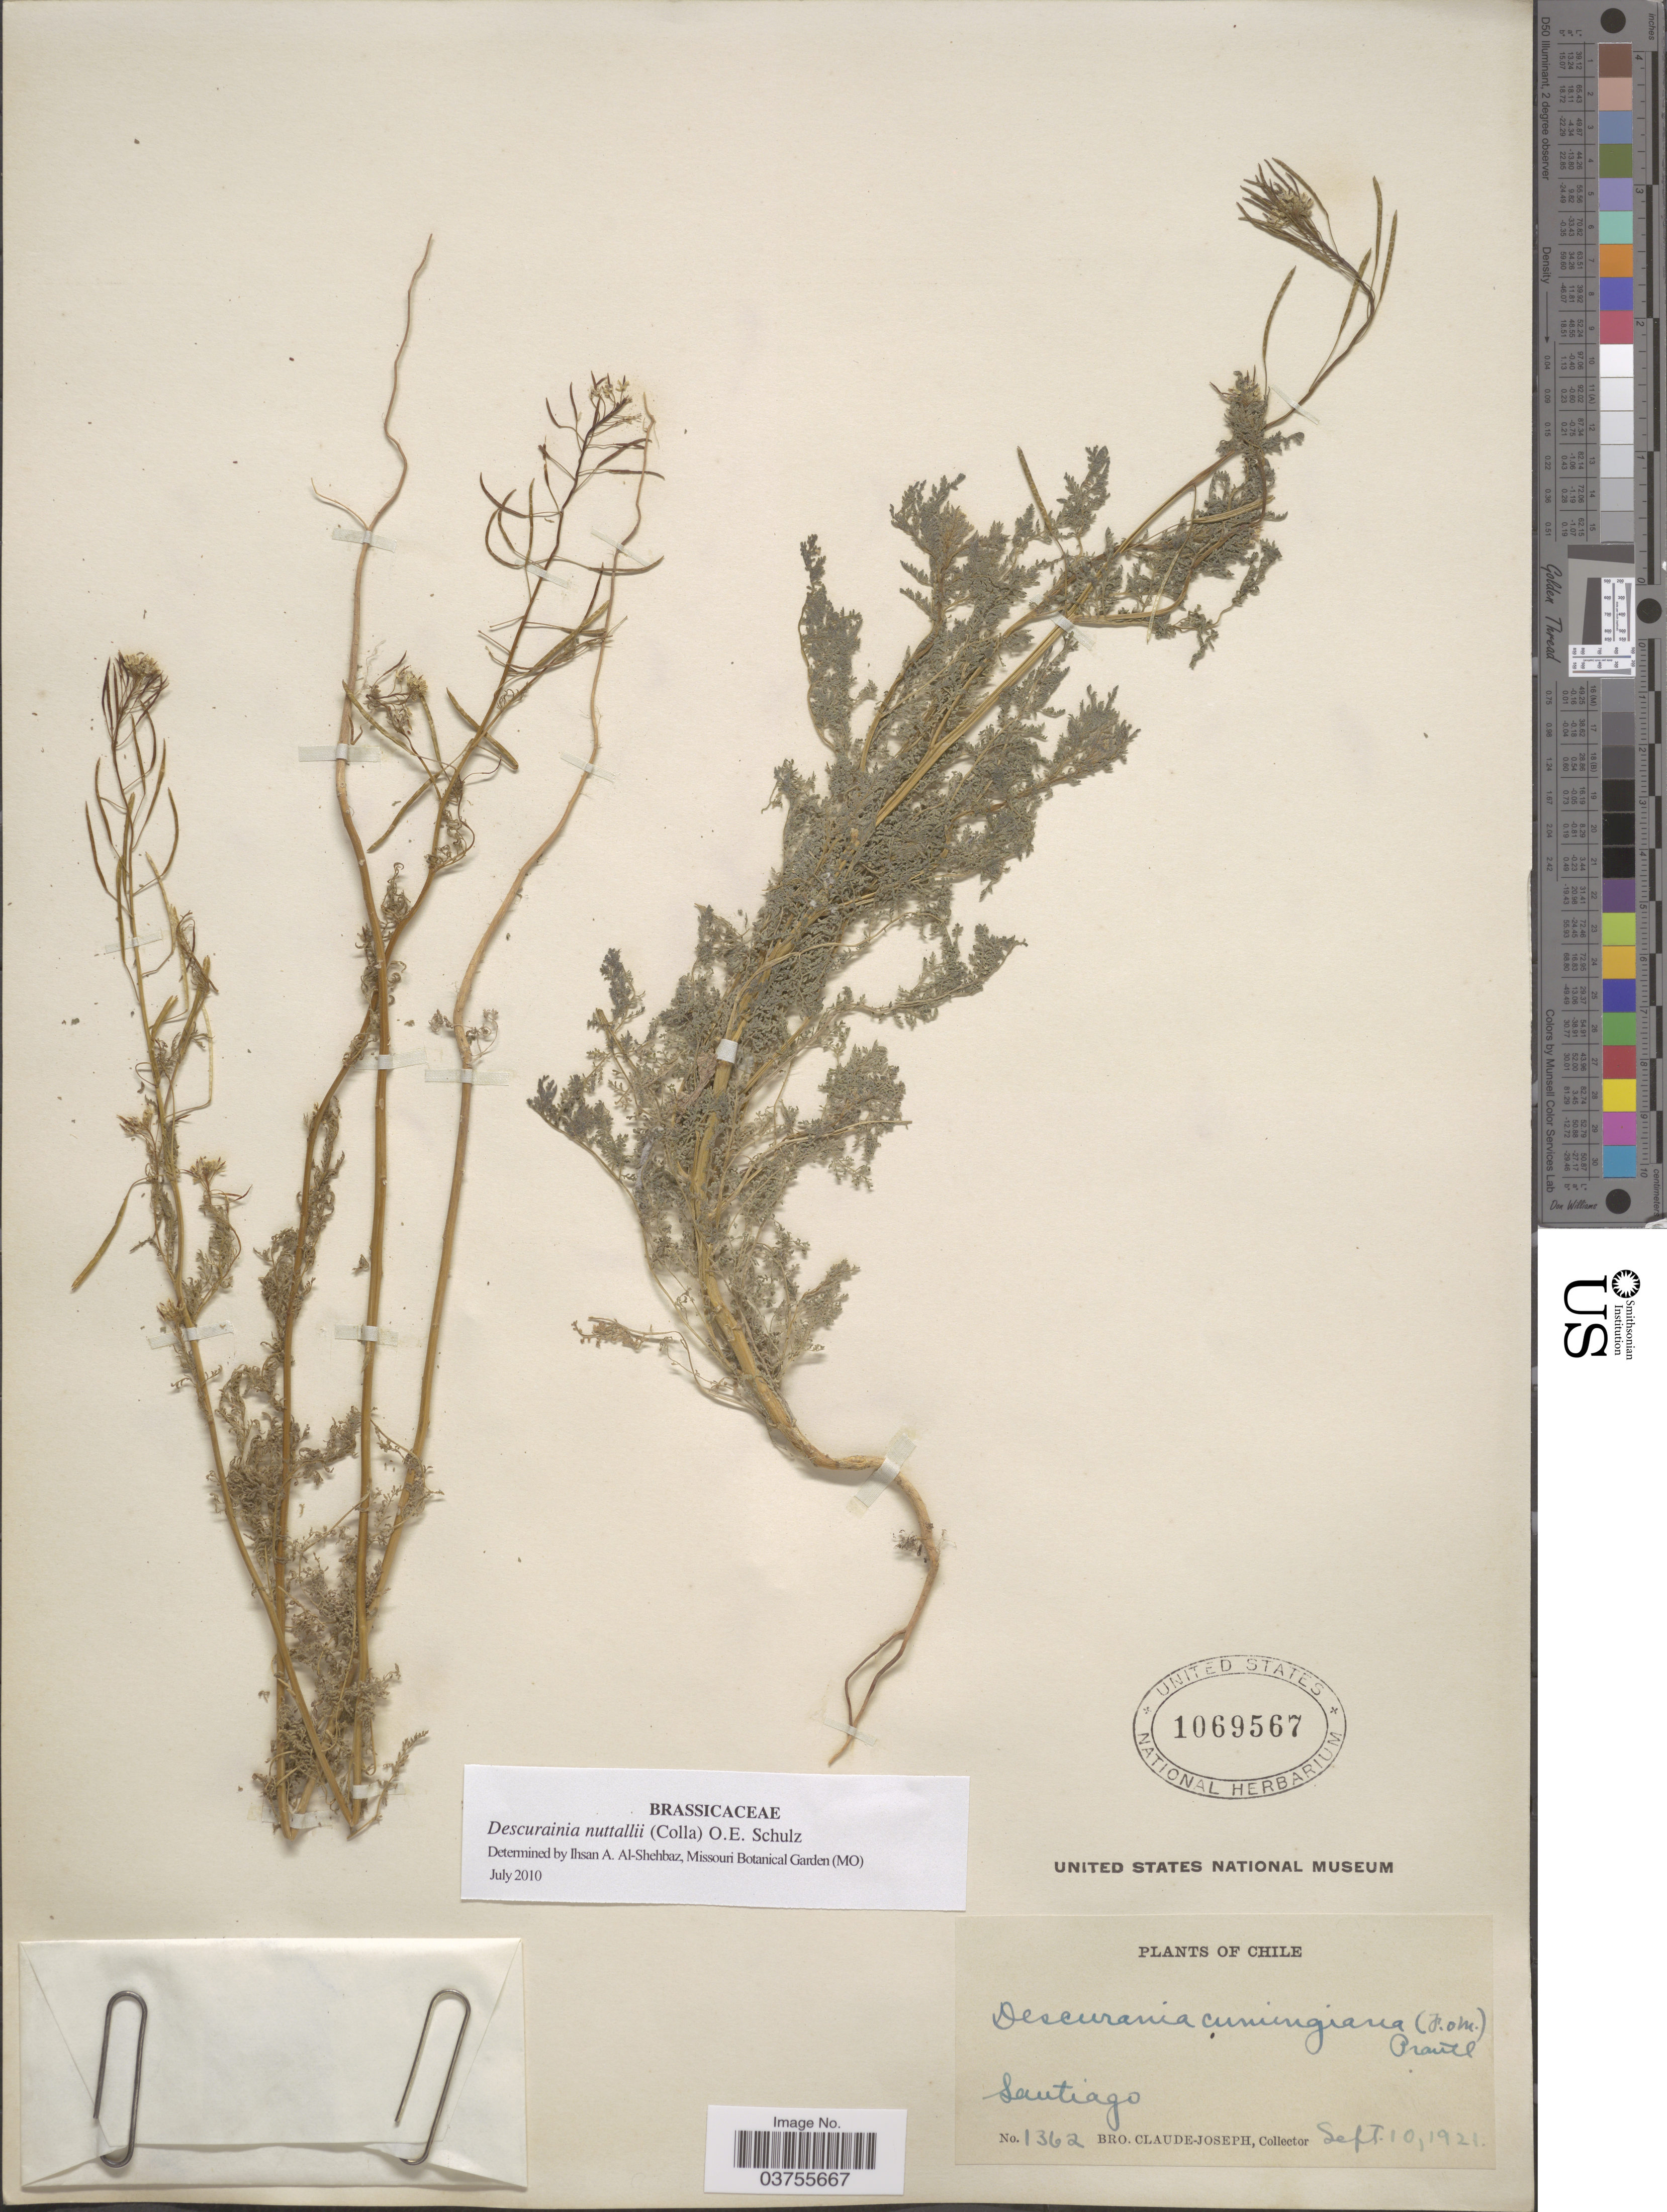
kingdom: Plantae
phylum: Tracheophyta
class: Magnoliopsida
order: Brassicales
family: Brassicaceae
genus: Descurainia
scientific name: Descurainia nuttallii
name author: (Colla & C.A. Mey.) O.E. Schulz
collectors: Bro. Claude-Joseph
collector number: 1362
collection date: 1921-09-10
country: Chile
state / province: Región Metropolitana (RM)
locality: Santiago.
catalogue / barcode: US 1069567